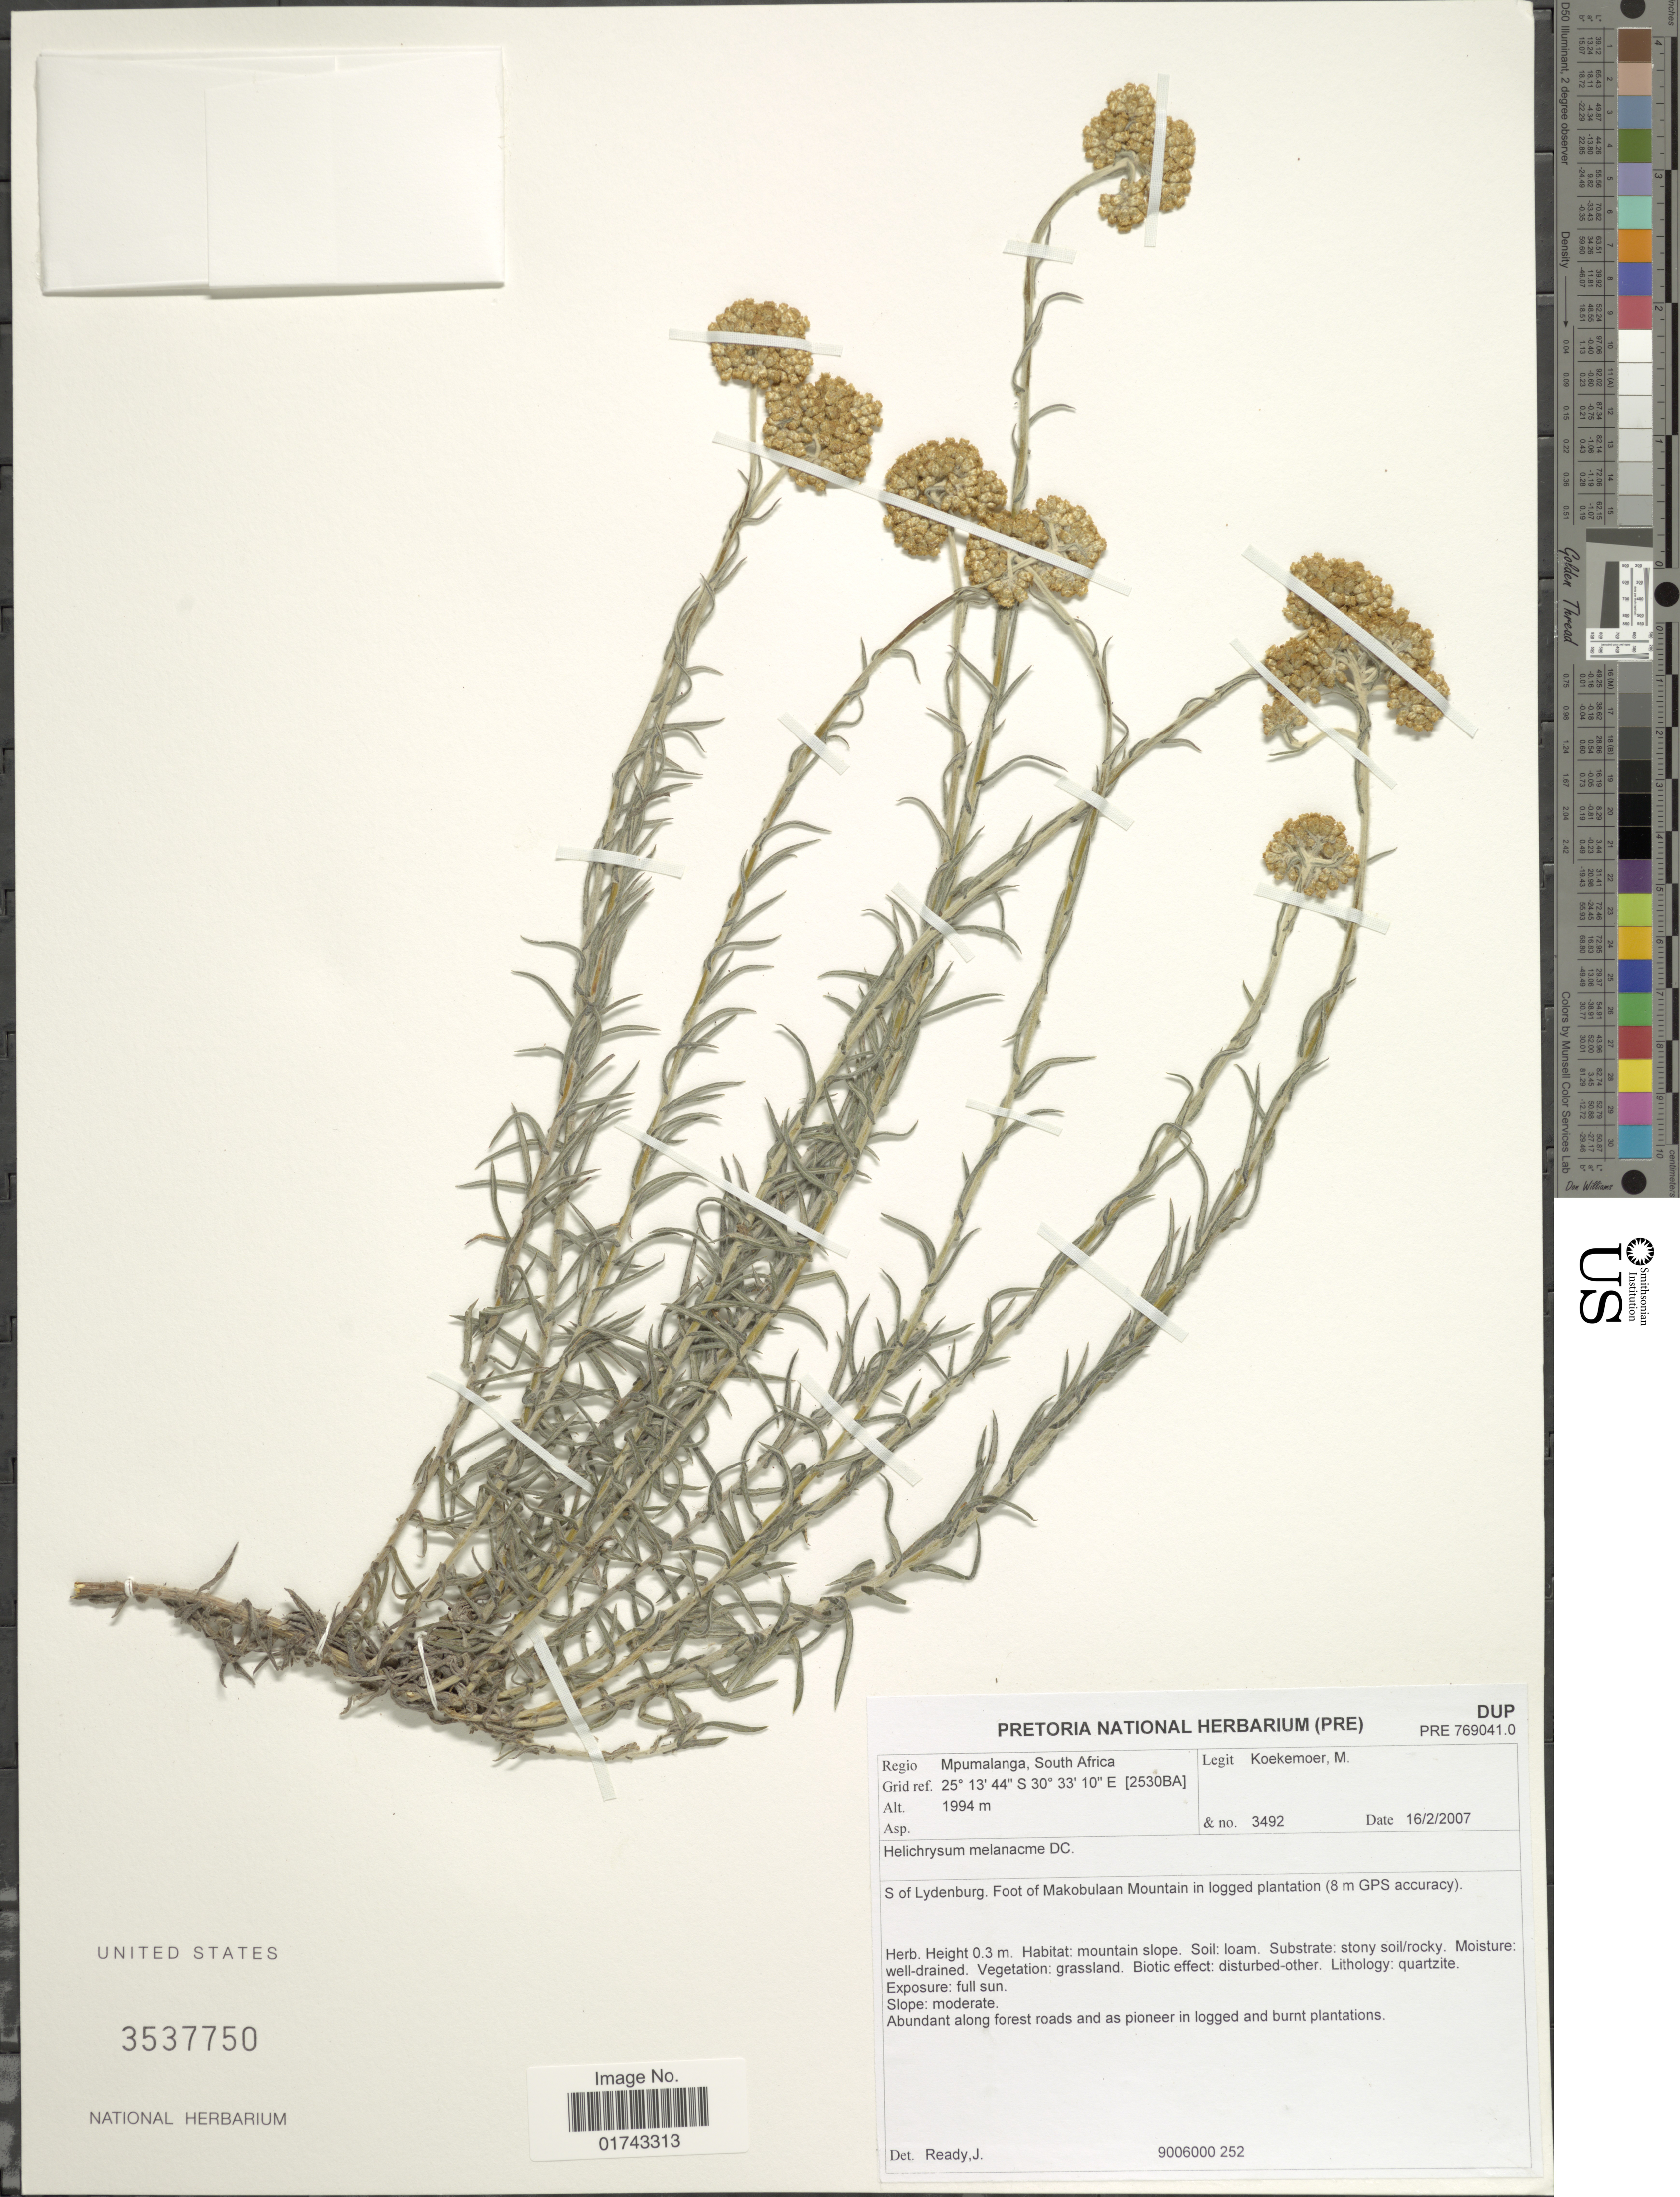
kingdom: Plantae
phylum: Tracheophyta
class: Magnoliopsida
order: Asterales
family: Asteraceae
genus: Helichrysum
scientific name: Helichrysum melanacme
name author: DC.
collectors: M. Koekemoer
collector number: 3492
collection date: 2007-02-16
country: South Africa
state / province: Mpumalanga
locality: Regio Mpumalanga, South Africa, Grid ref. [2530BA], S of Lydenburg, Foot of Makobulaan Mountain in logged plantation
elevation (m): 1994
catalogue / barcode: US 3537750